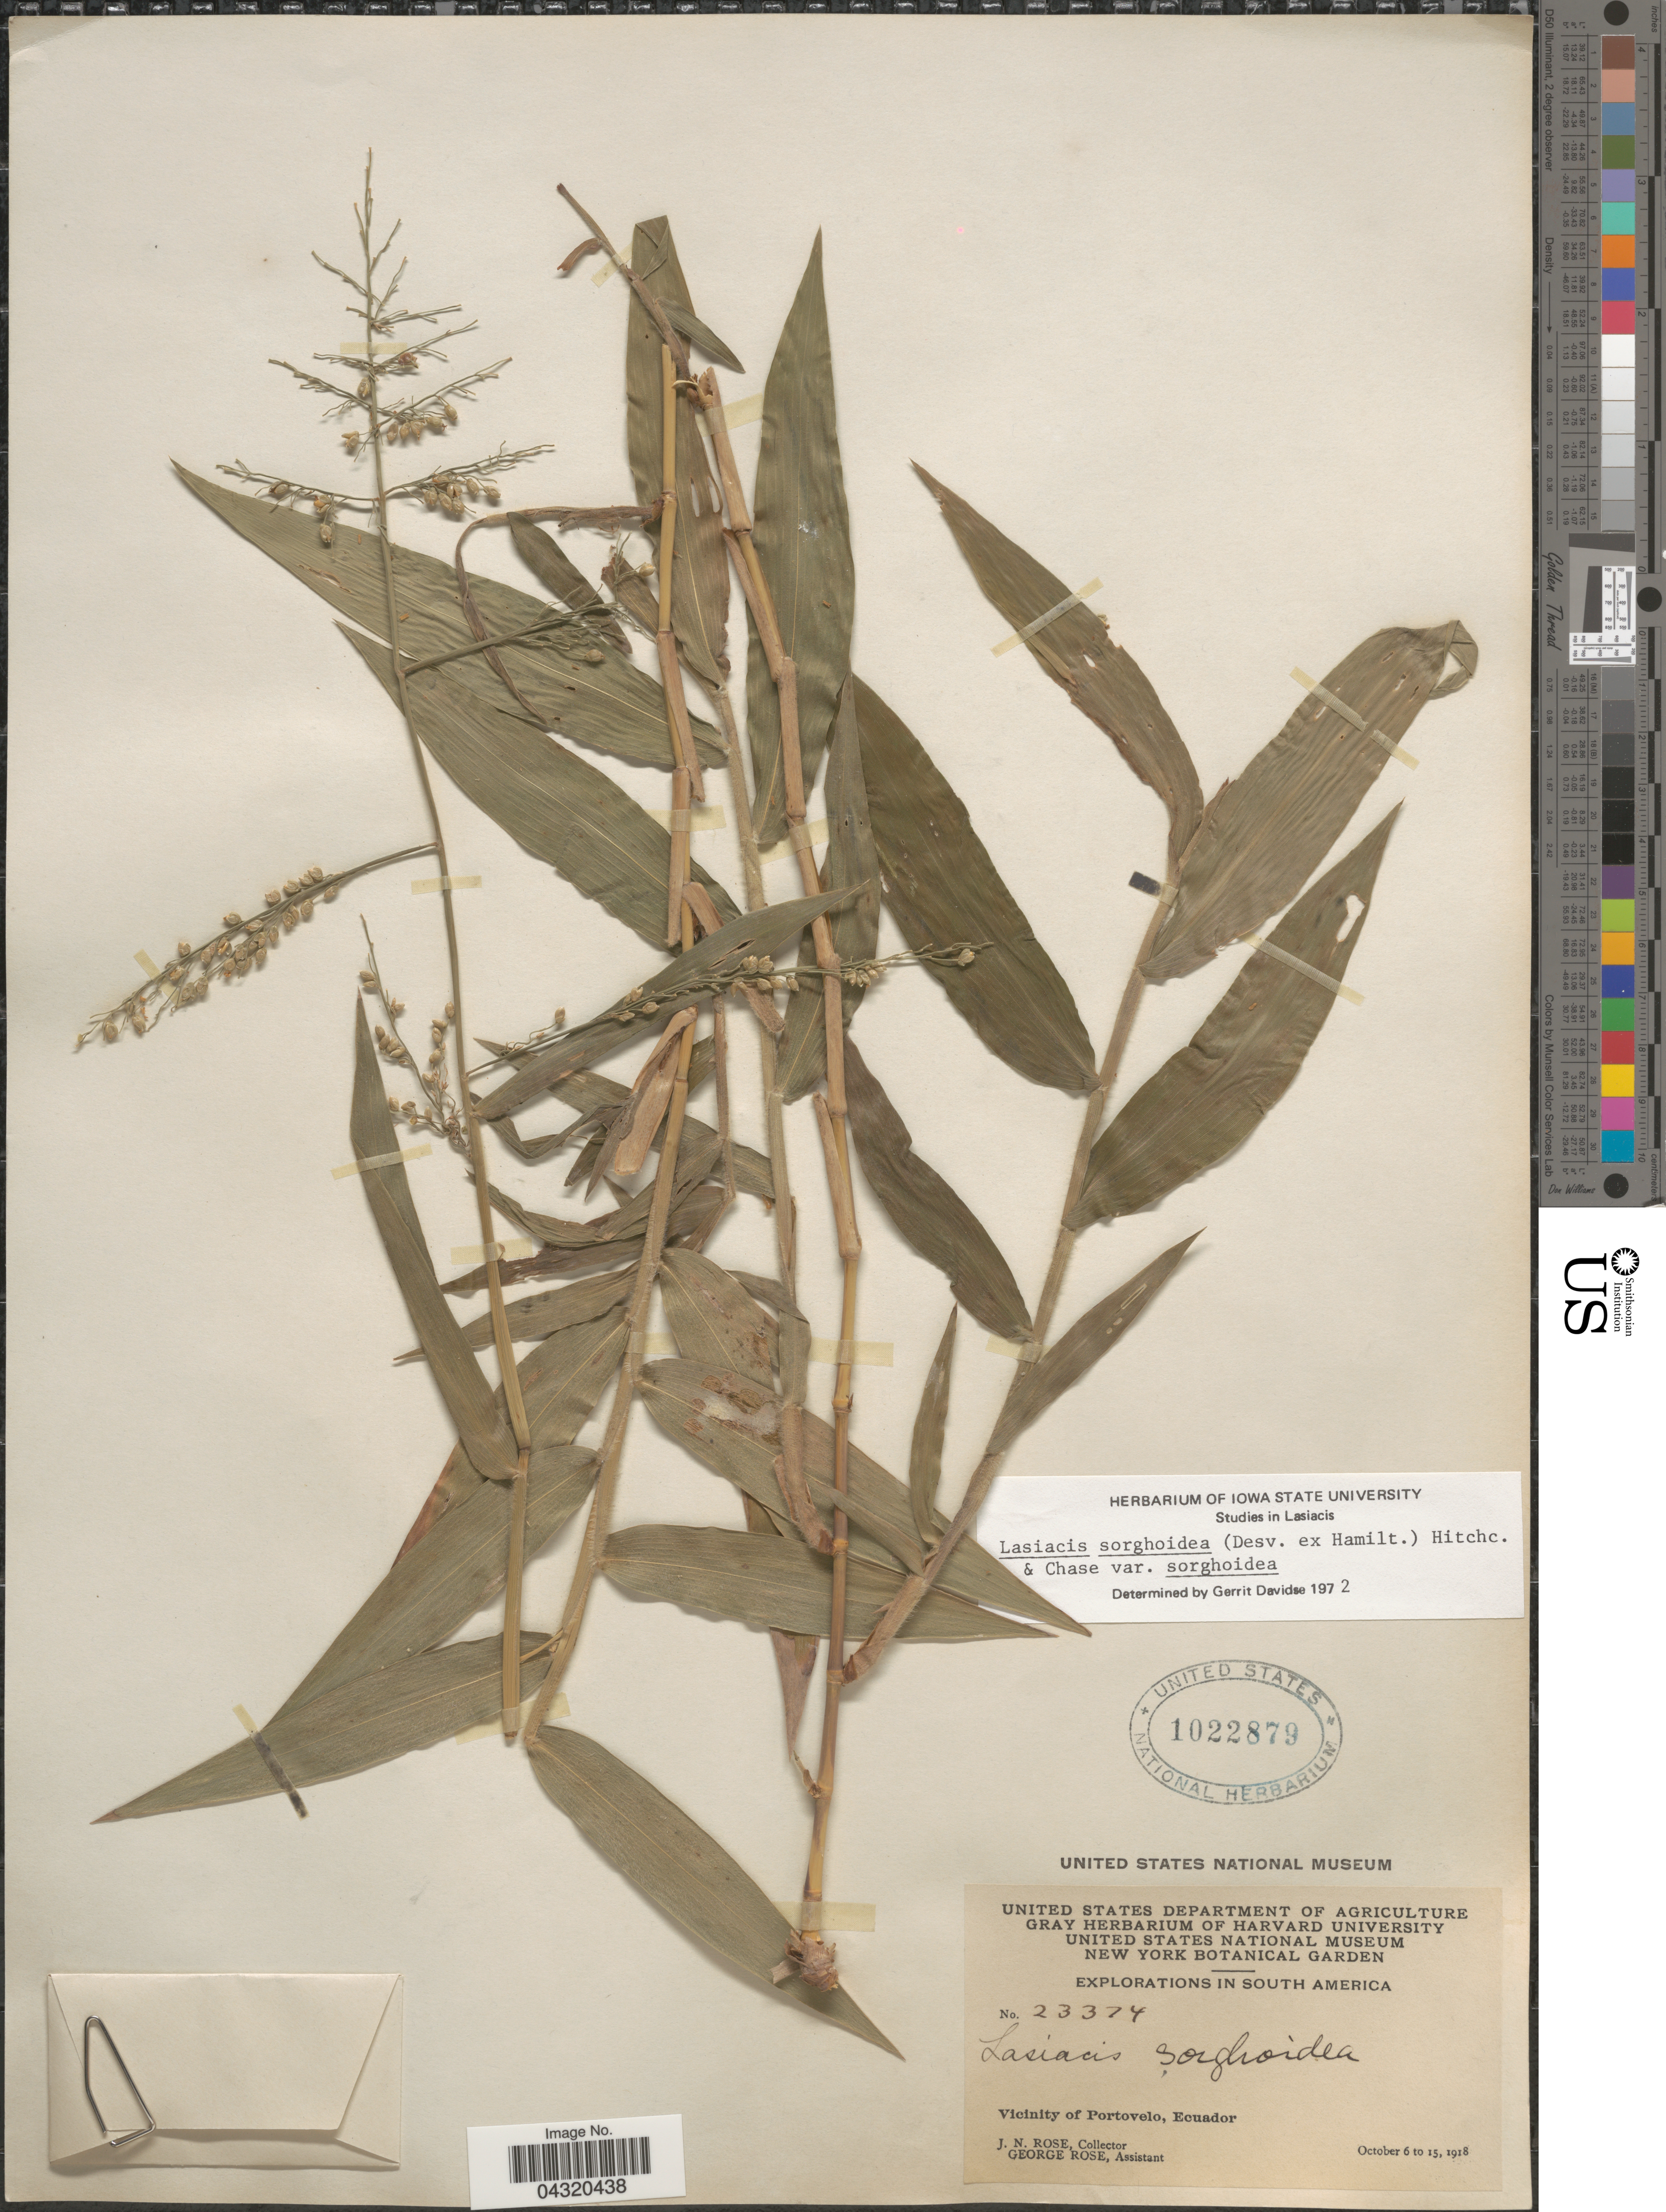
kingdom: Plantae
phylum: Tracheophyta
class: Liliopsida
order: Poales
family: Poaceae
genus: Lasiacis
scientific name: Lasiacis sorghoidea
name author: (Desv. ex Ham.) Hitchc. & Chase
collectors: J. N. Rose & G. Rose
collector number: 23374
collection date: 1918-10-06/1918-10-15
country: Ecuador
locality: Explorations in South America. Vicinity of Portovelo.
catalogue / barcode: US 1022879